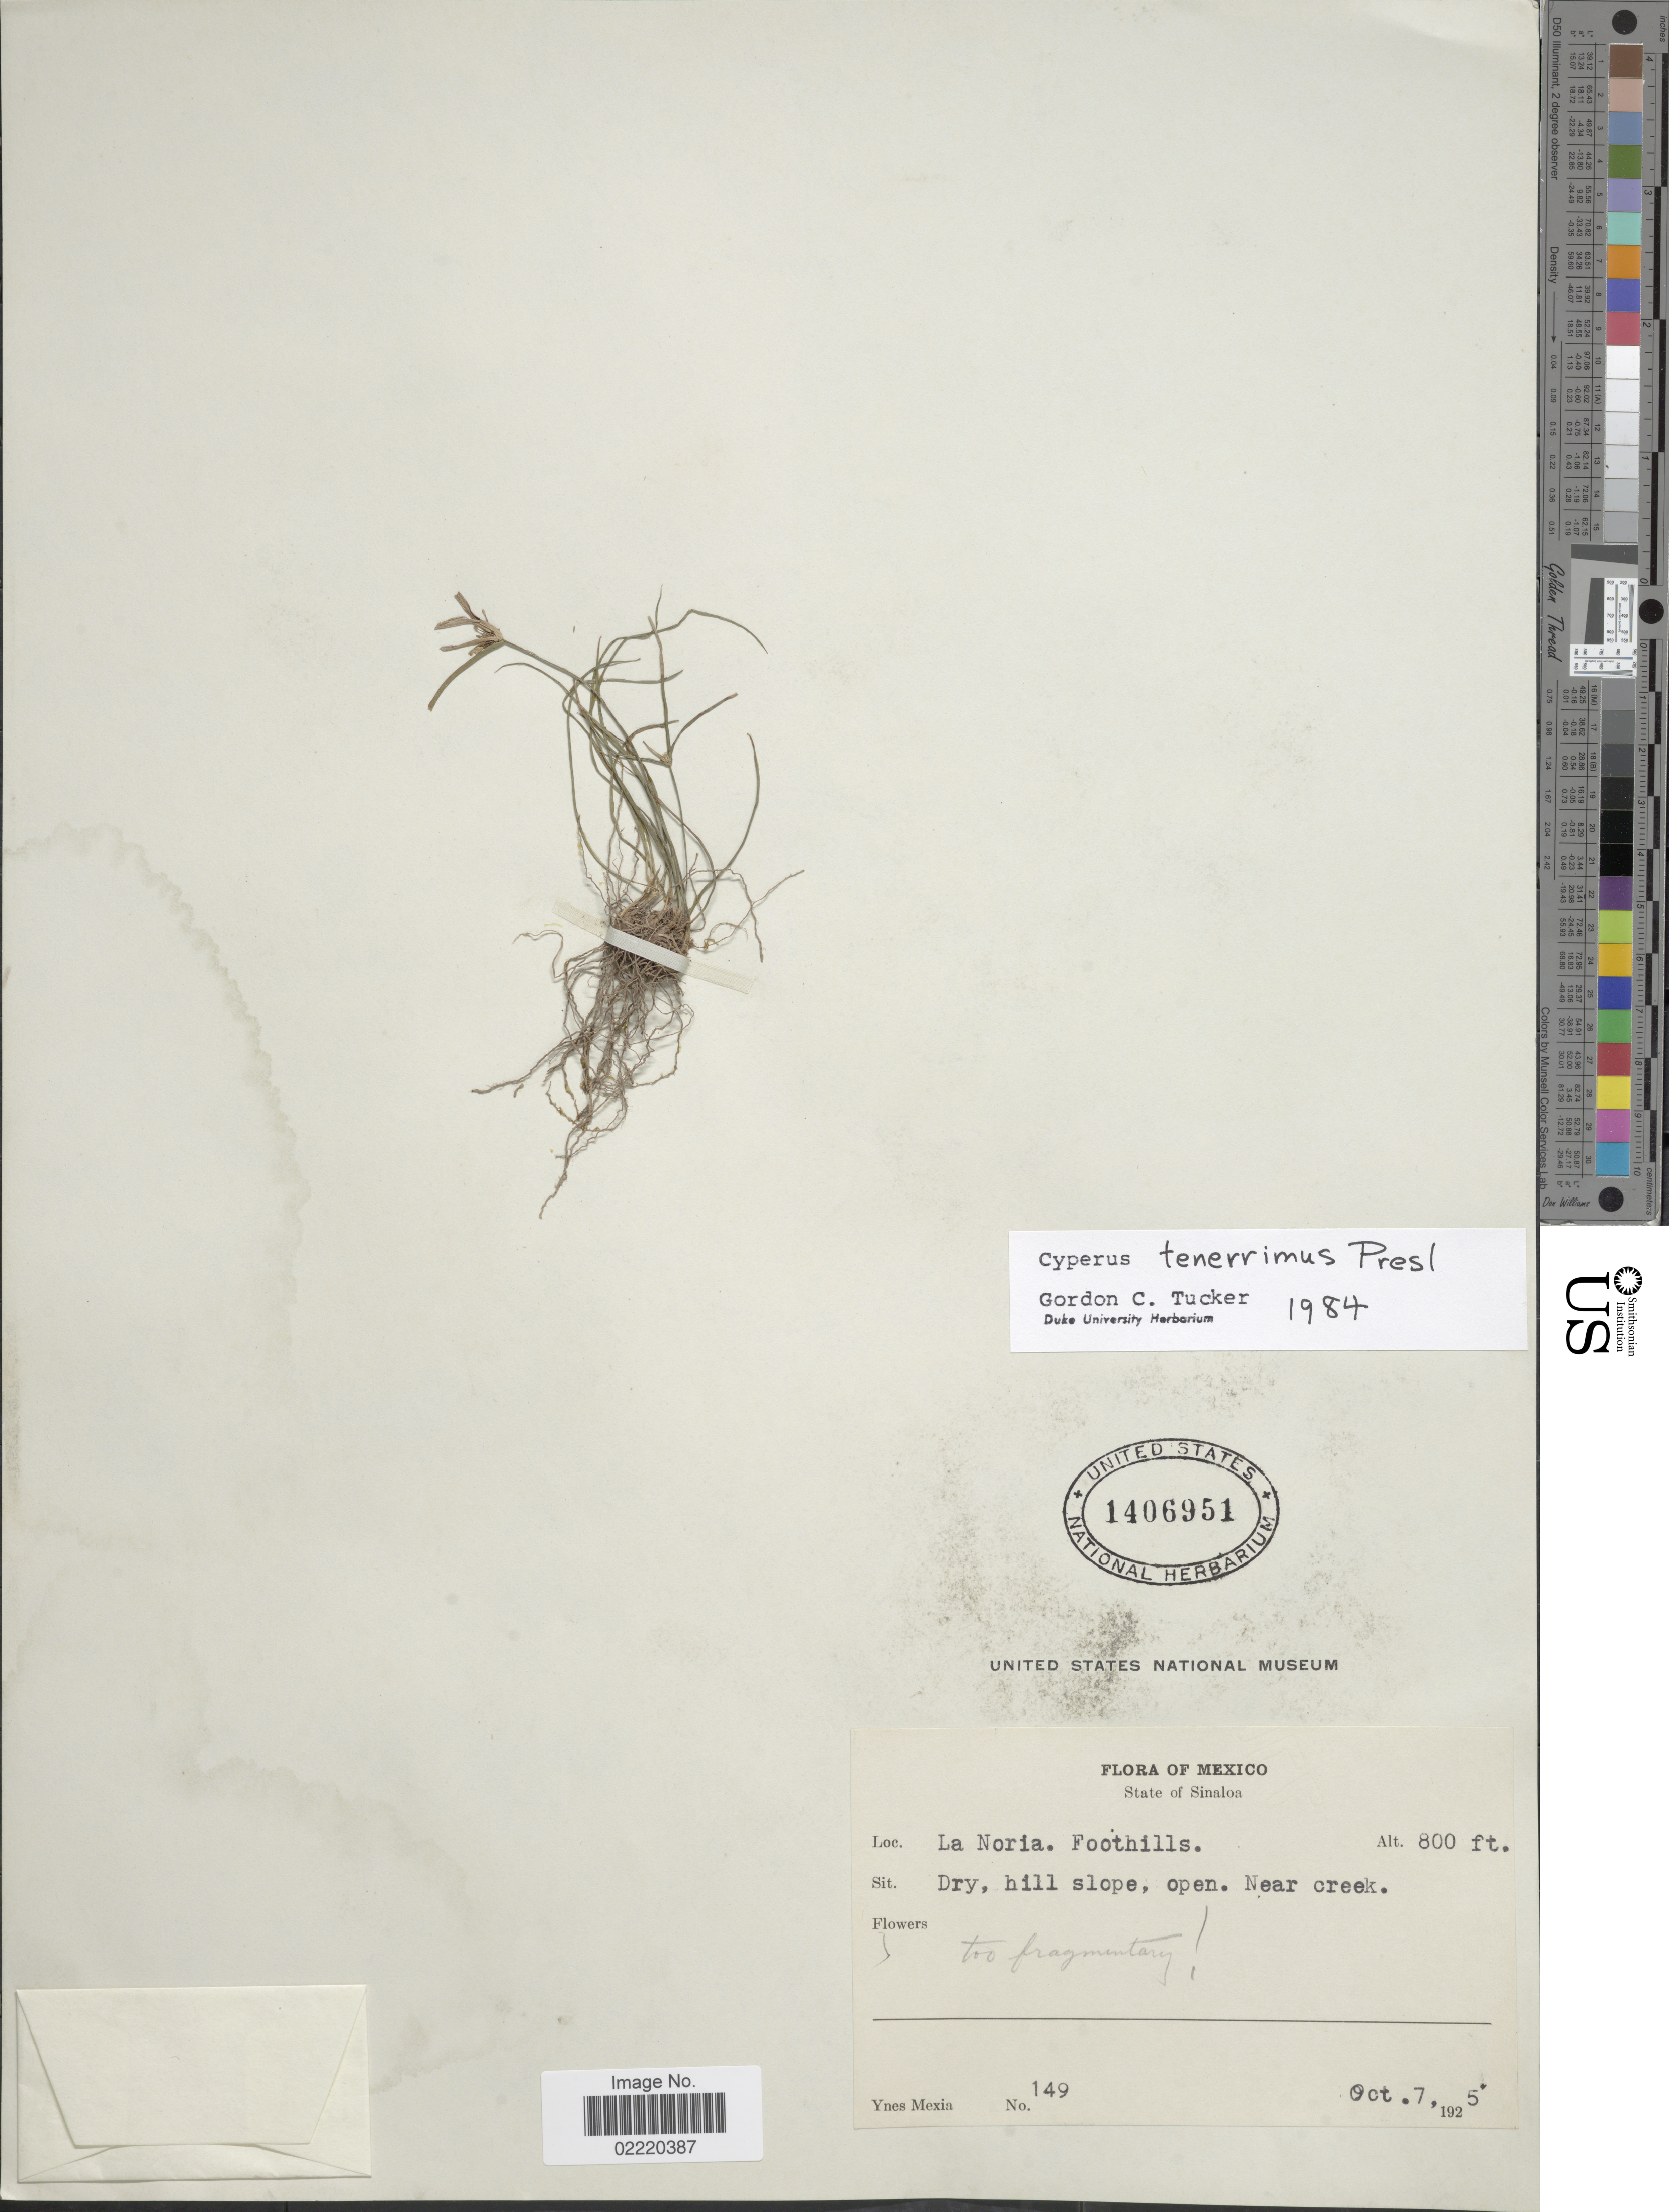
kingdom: Plantae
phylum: Tracheophyta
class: Liliopsida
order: Poales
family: Cyperaceae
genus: Cyperus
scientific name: Cyperus tenerrimus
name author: J. Presl & C. Presl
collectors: Y. Mexia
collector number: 149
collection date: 1925-10-07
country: Mexico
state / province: Sinaloa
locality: La Noria, Foothills, dry, hill slope, open, near creek.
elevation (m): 244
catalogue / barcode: US 1406951